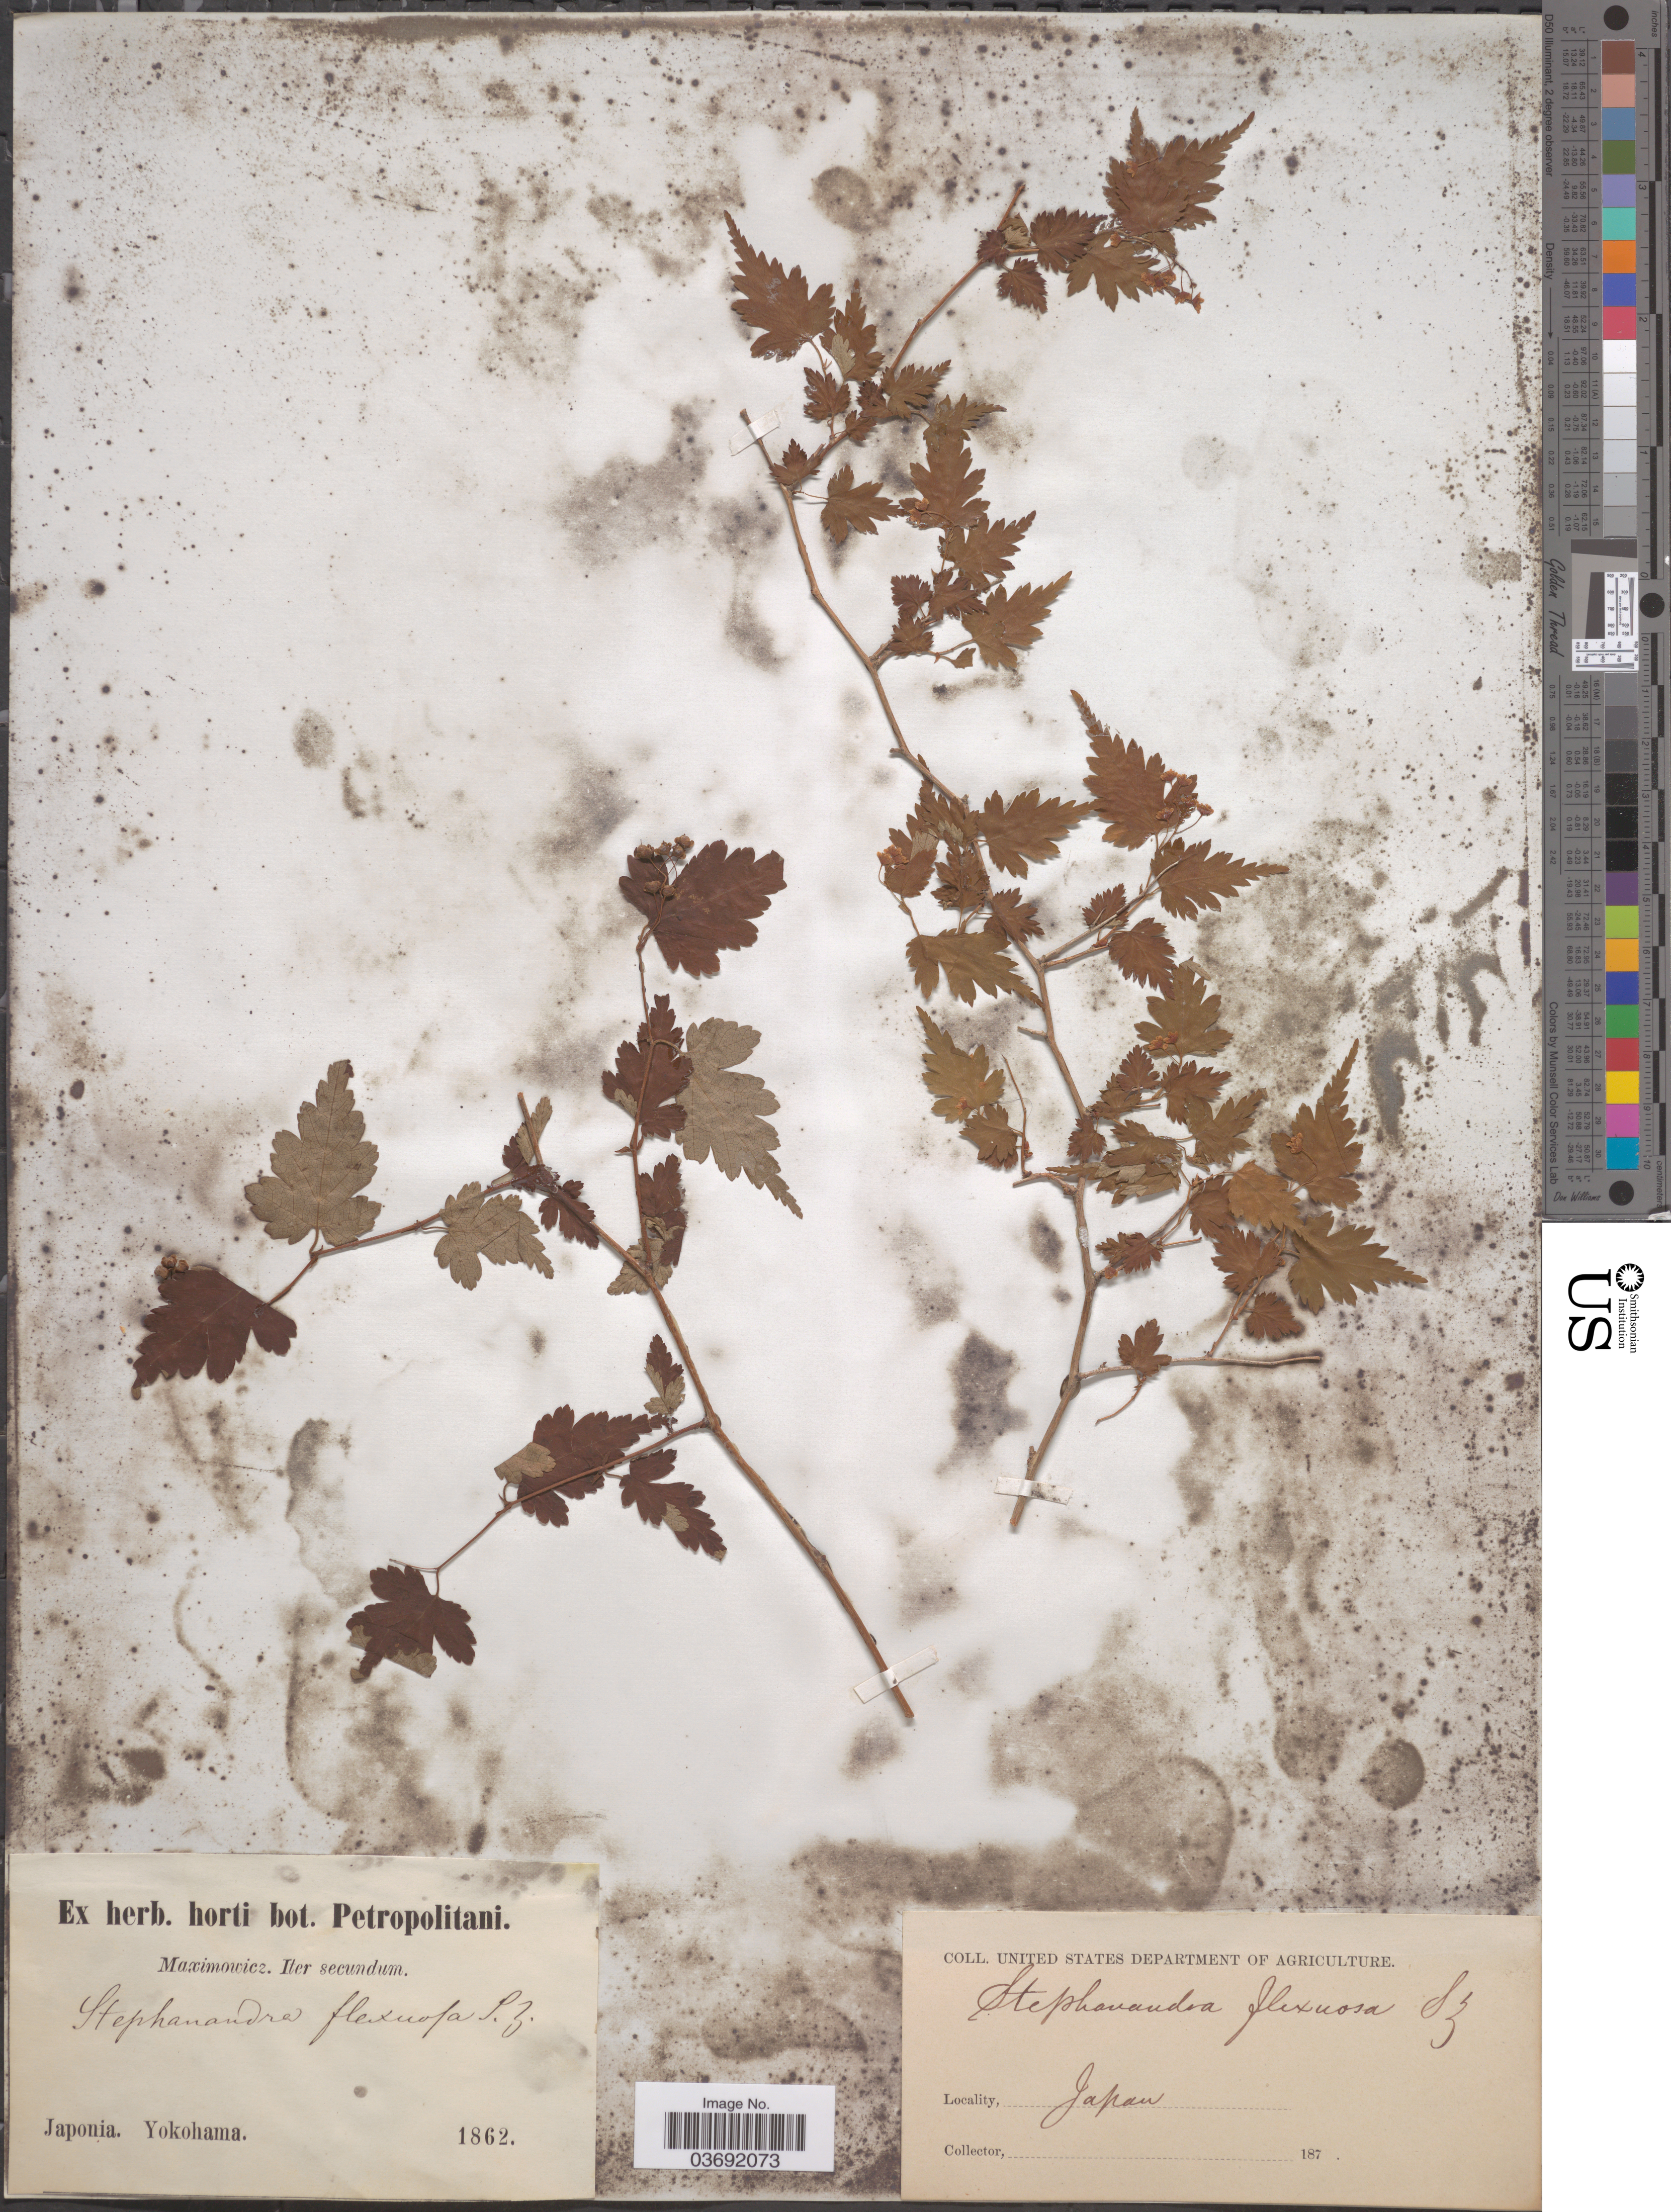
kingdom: Plantae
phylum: Tracheophyta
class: Magnoliopsida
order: Rosales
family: Rosaceae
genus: Neillia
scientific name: Neillia incisa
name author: (Thunb.) S.H. Oh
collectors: Maximowicz, --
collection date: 1862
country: Japan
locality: Japonia. Yokohama.